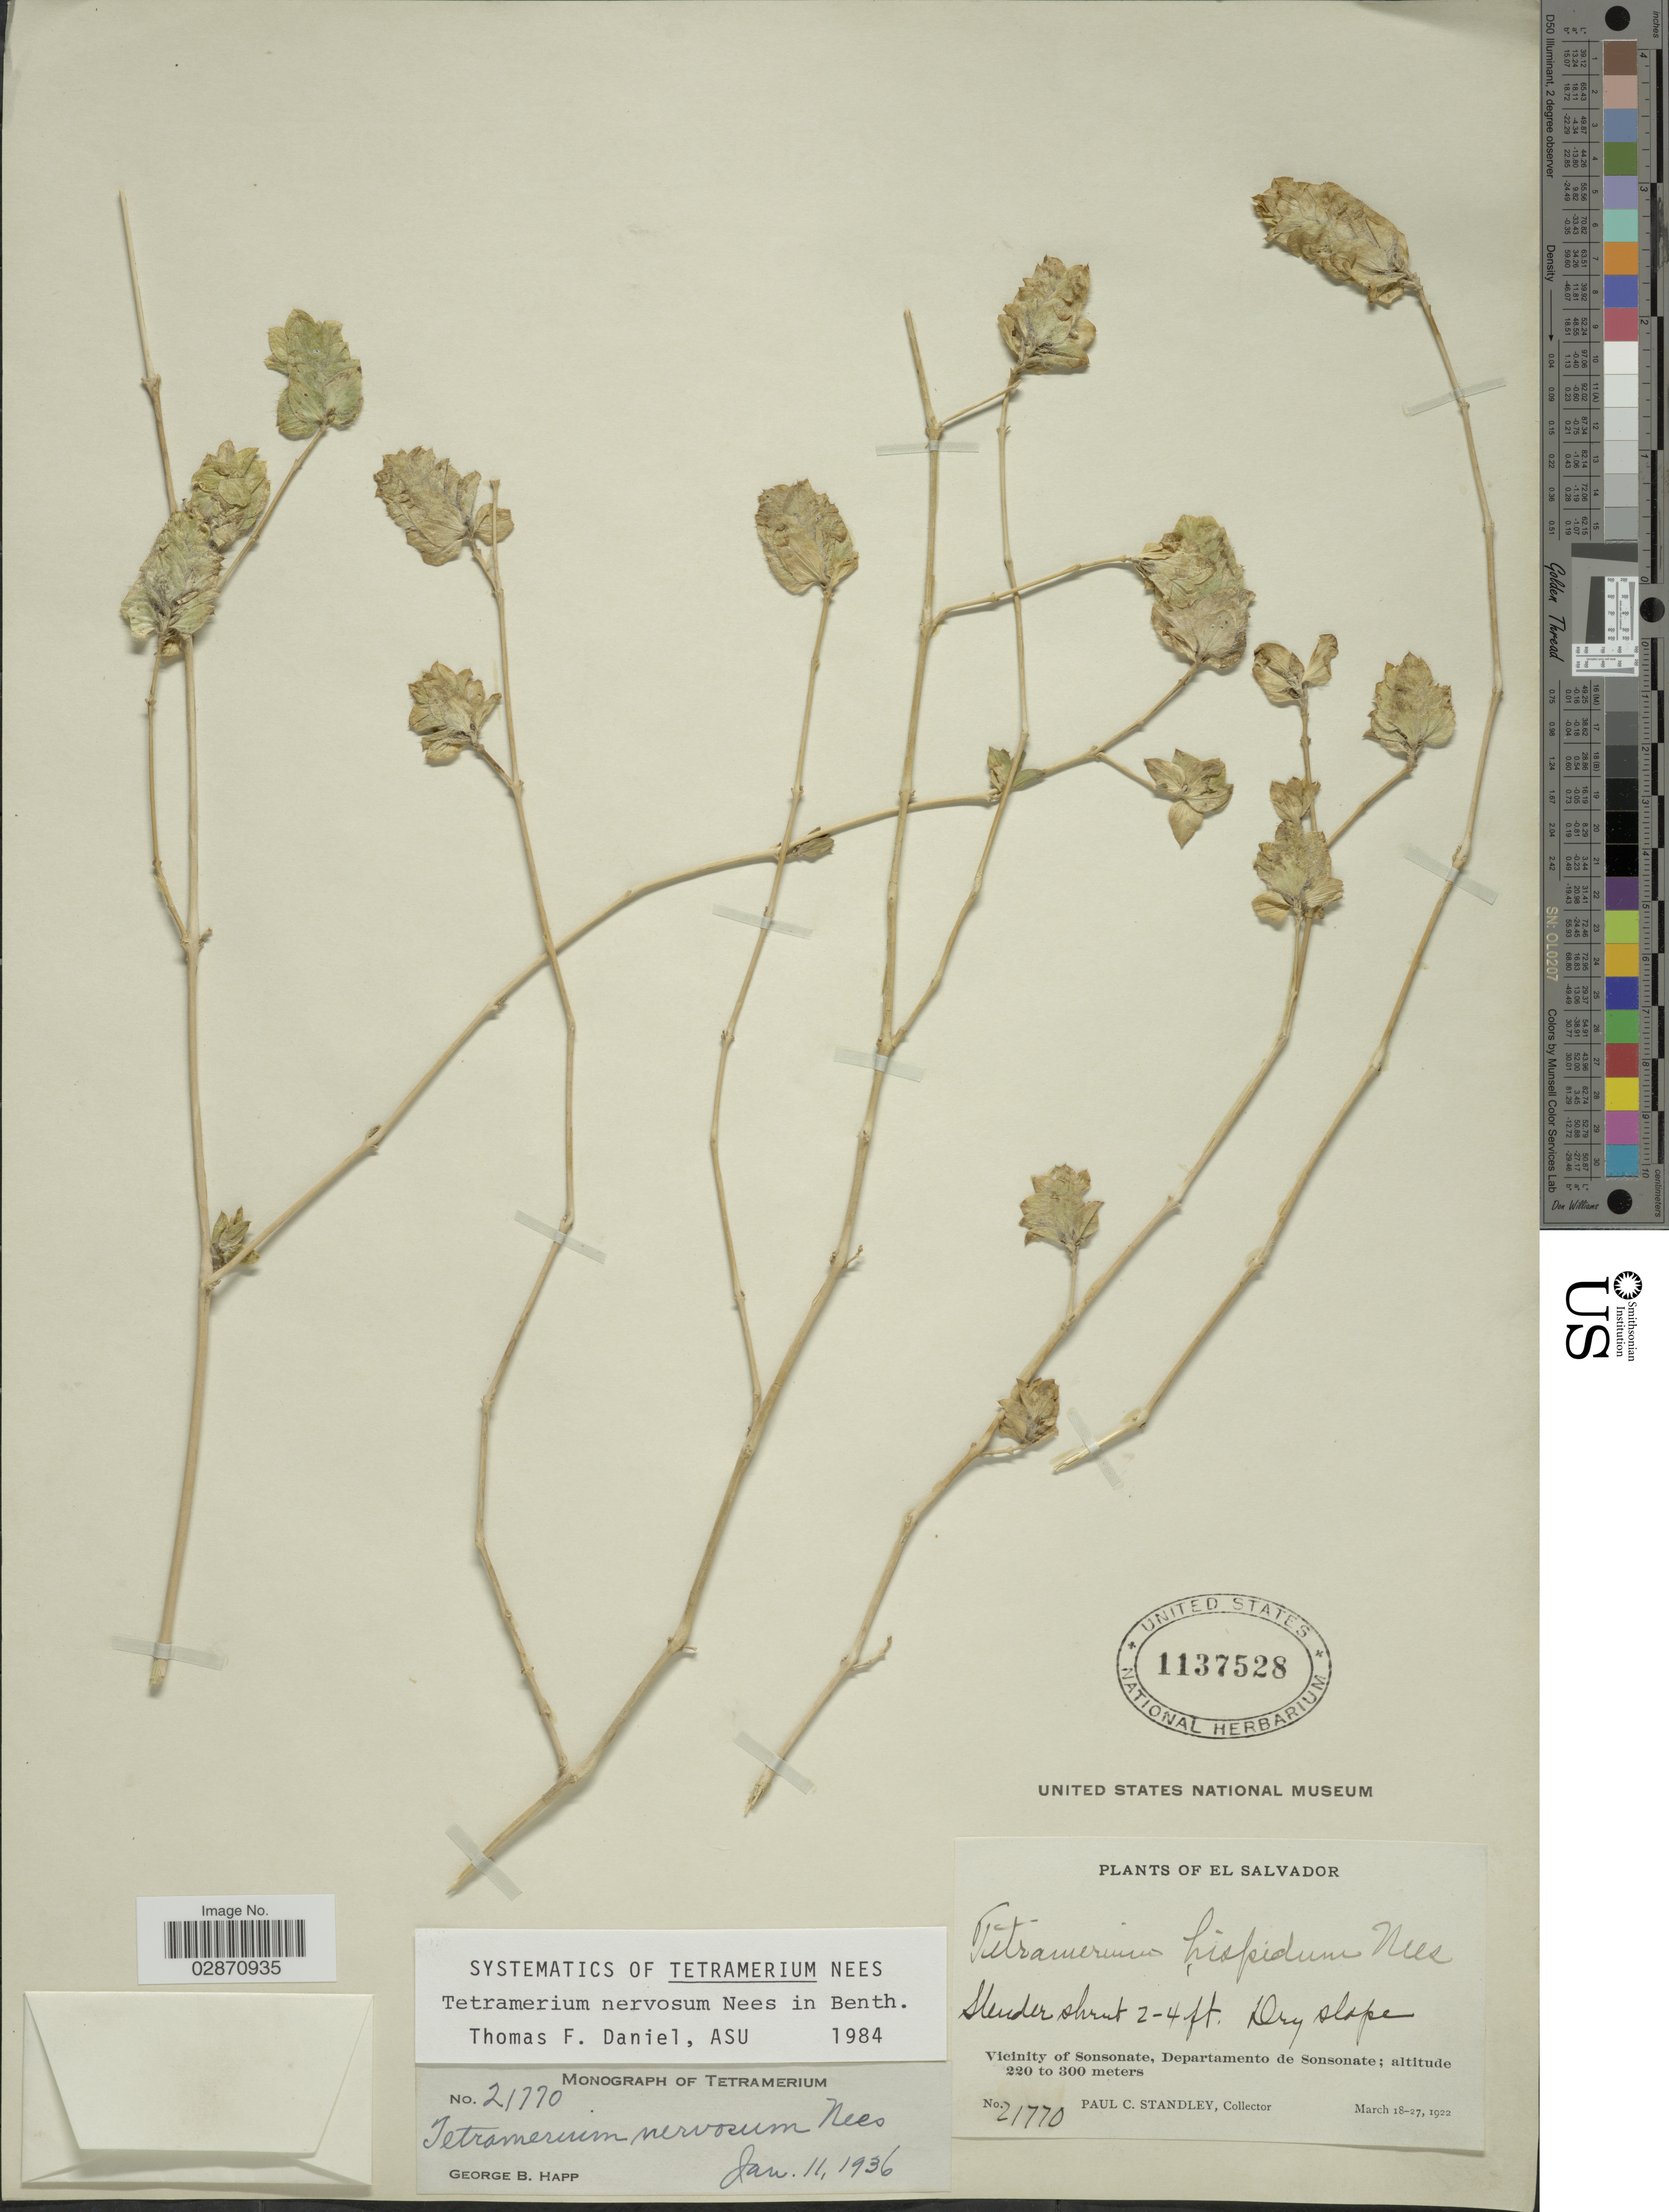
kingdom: Plantae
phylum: Tracheophyta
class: Magnoliopsida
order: Lamiales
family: Acanthaceae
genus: Tetramerium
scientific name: Tetramerium nervosum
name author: Nees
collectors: P. C. Standley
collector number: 21770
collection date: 1922-03-18/1922-03-27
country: El Salvador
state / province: Sonsonate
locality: Vicinity of Sonsonate, Departamento de Sonsonate.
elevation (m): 220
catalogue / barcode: US 1137528